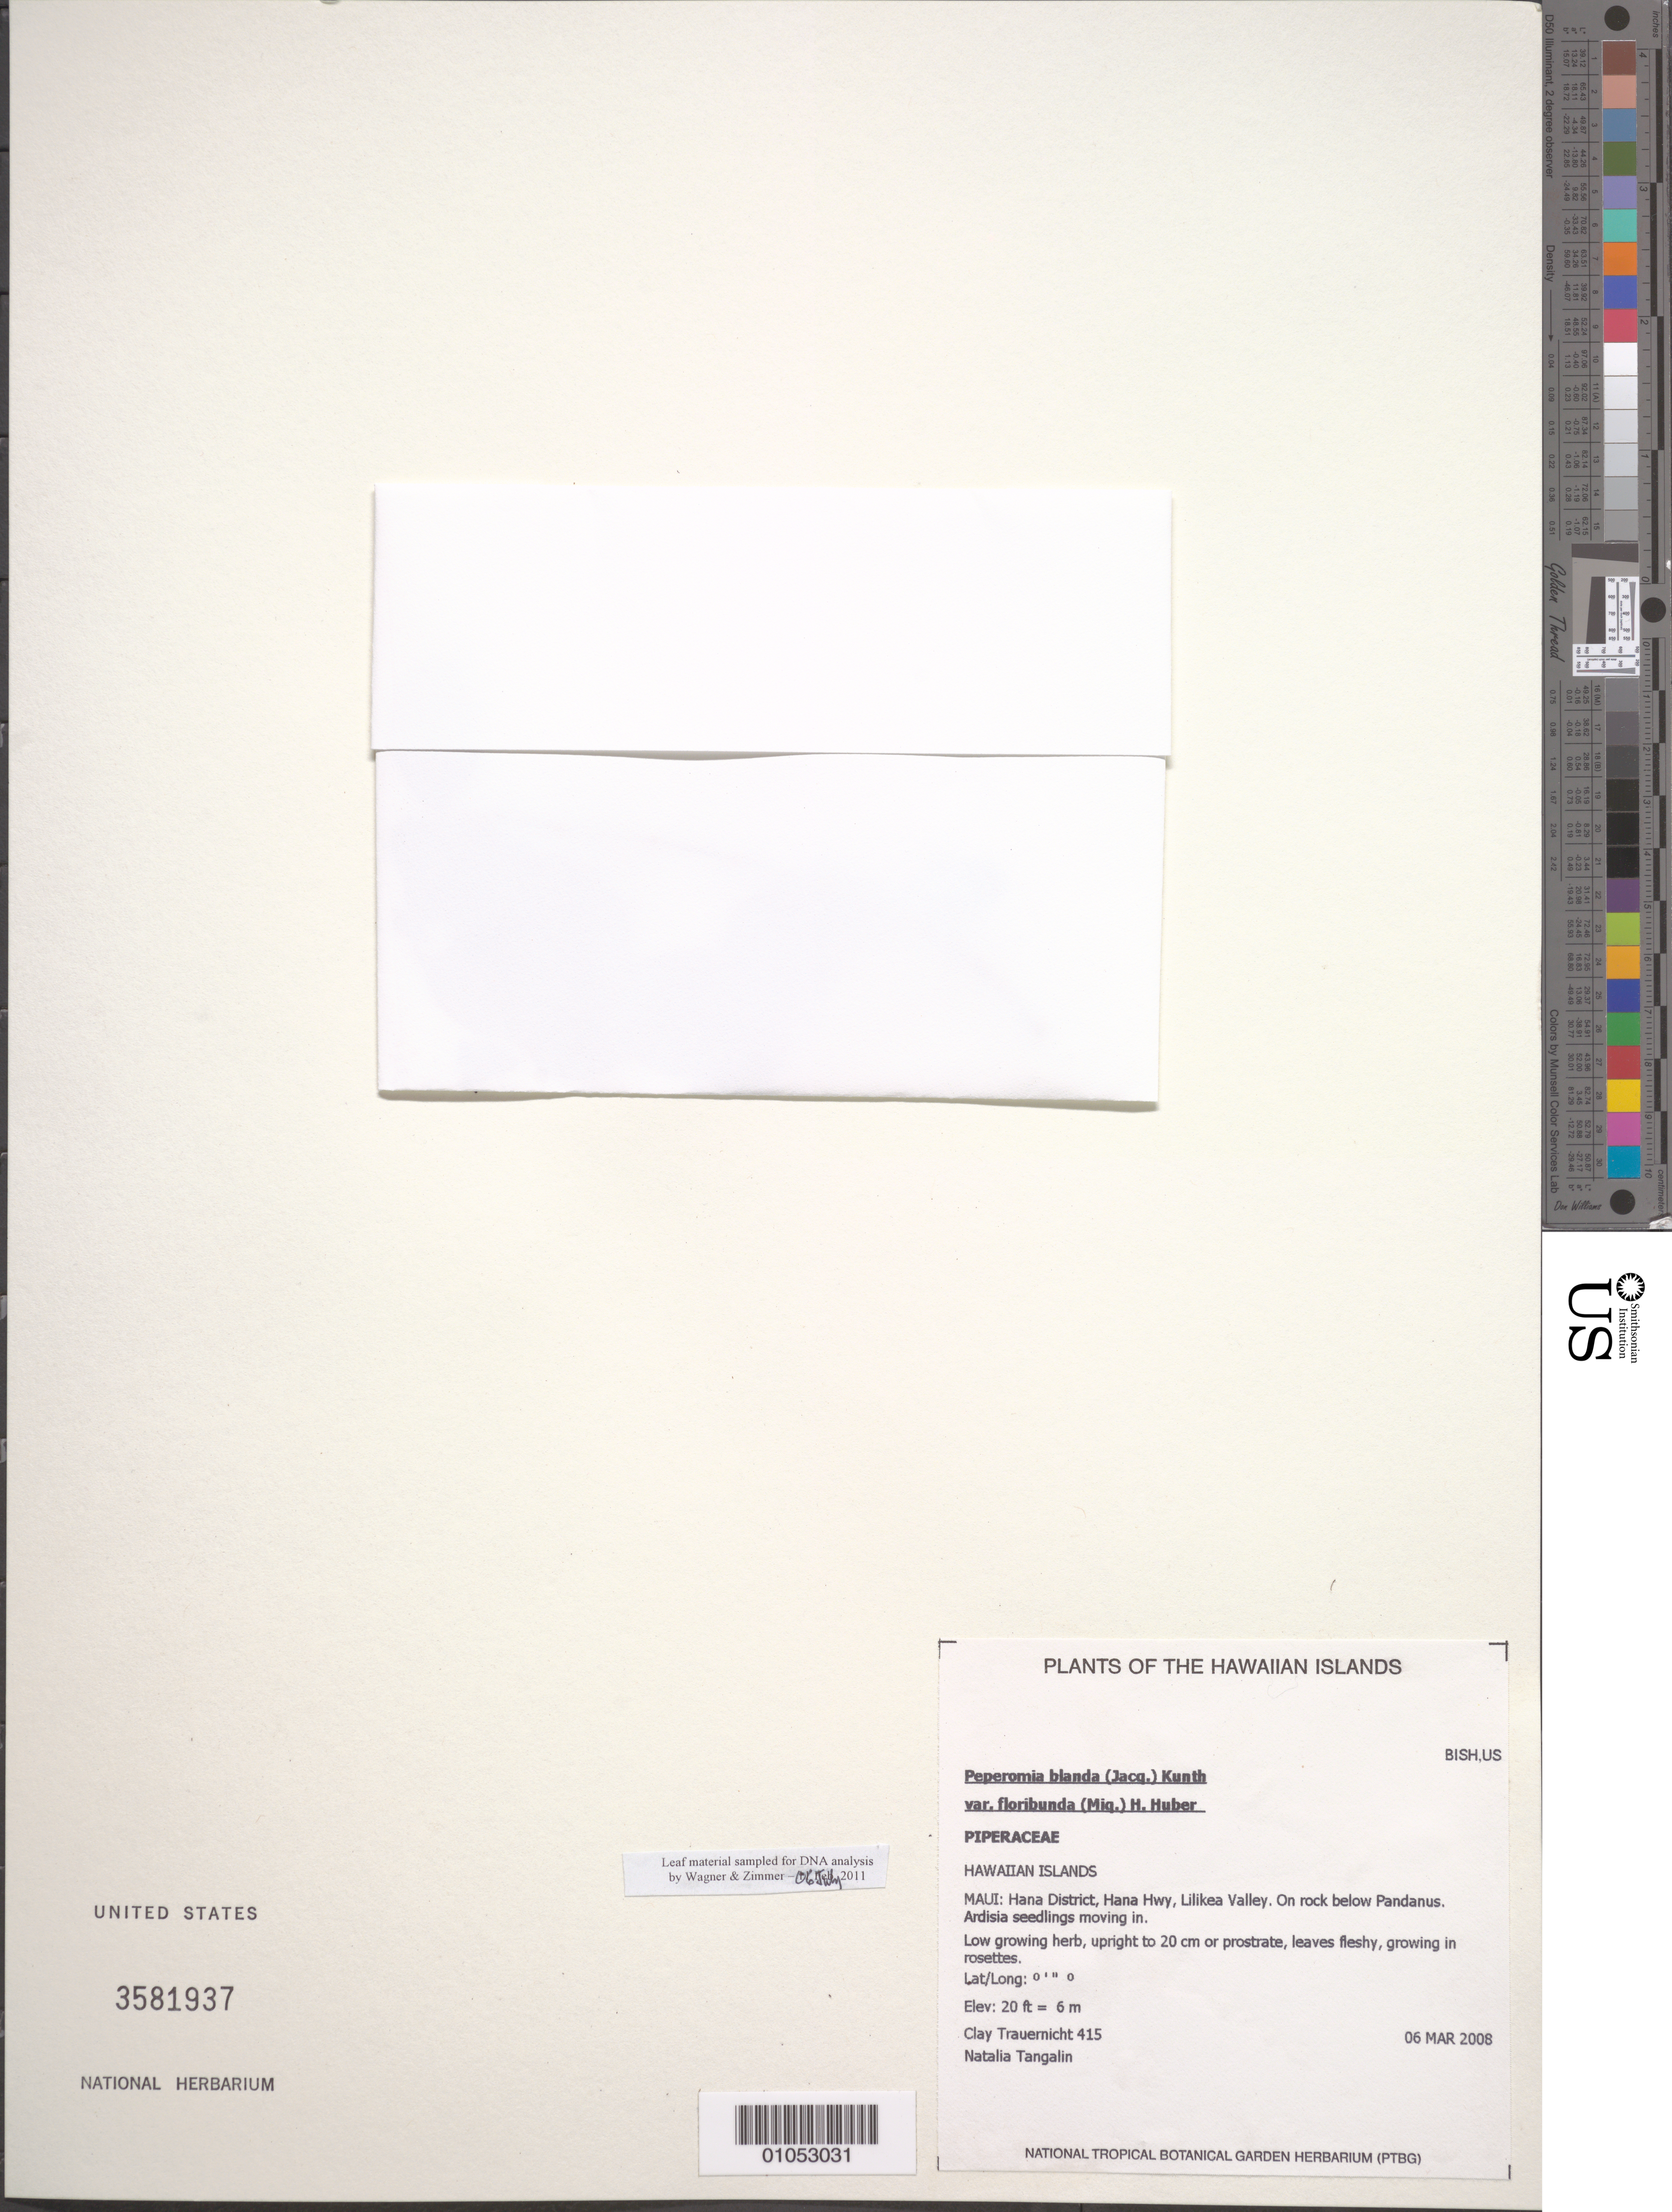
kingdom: Plantae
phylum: Tracheophyta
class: Magnoliopsida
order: Piperales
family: Piperaceae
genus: Peperomia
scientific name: Peperomia leptostachya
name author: Hook. & Arn.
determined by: Wagner, W. L., (BOT), Smithsonian Institution - National Museum of Natural History (UNITED STATES)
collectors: C. Trauernicht & N. Tangalin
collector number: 415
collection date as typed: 6 Mar 2008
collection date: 2008-03-06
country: United States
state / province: Hawaii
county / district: Maui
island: Maui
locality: Hamakua District, Hana Hwy, Lilikea Valley.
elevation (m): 6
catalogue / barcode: US 3581937